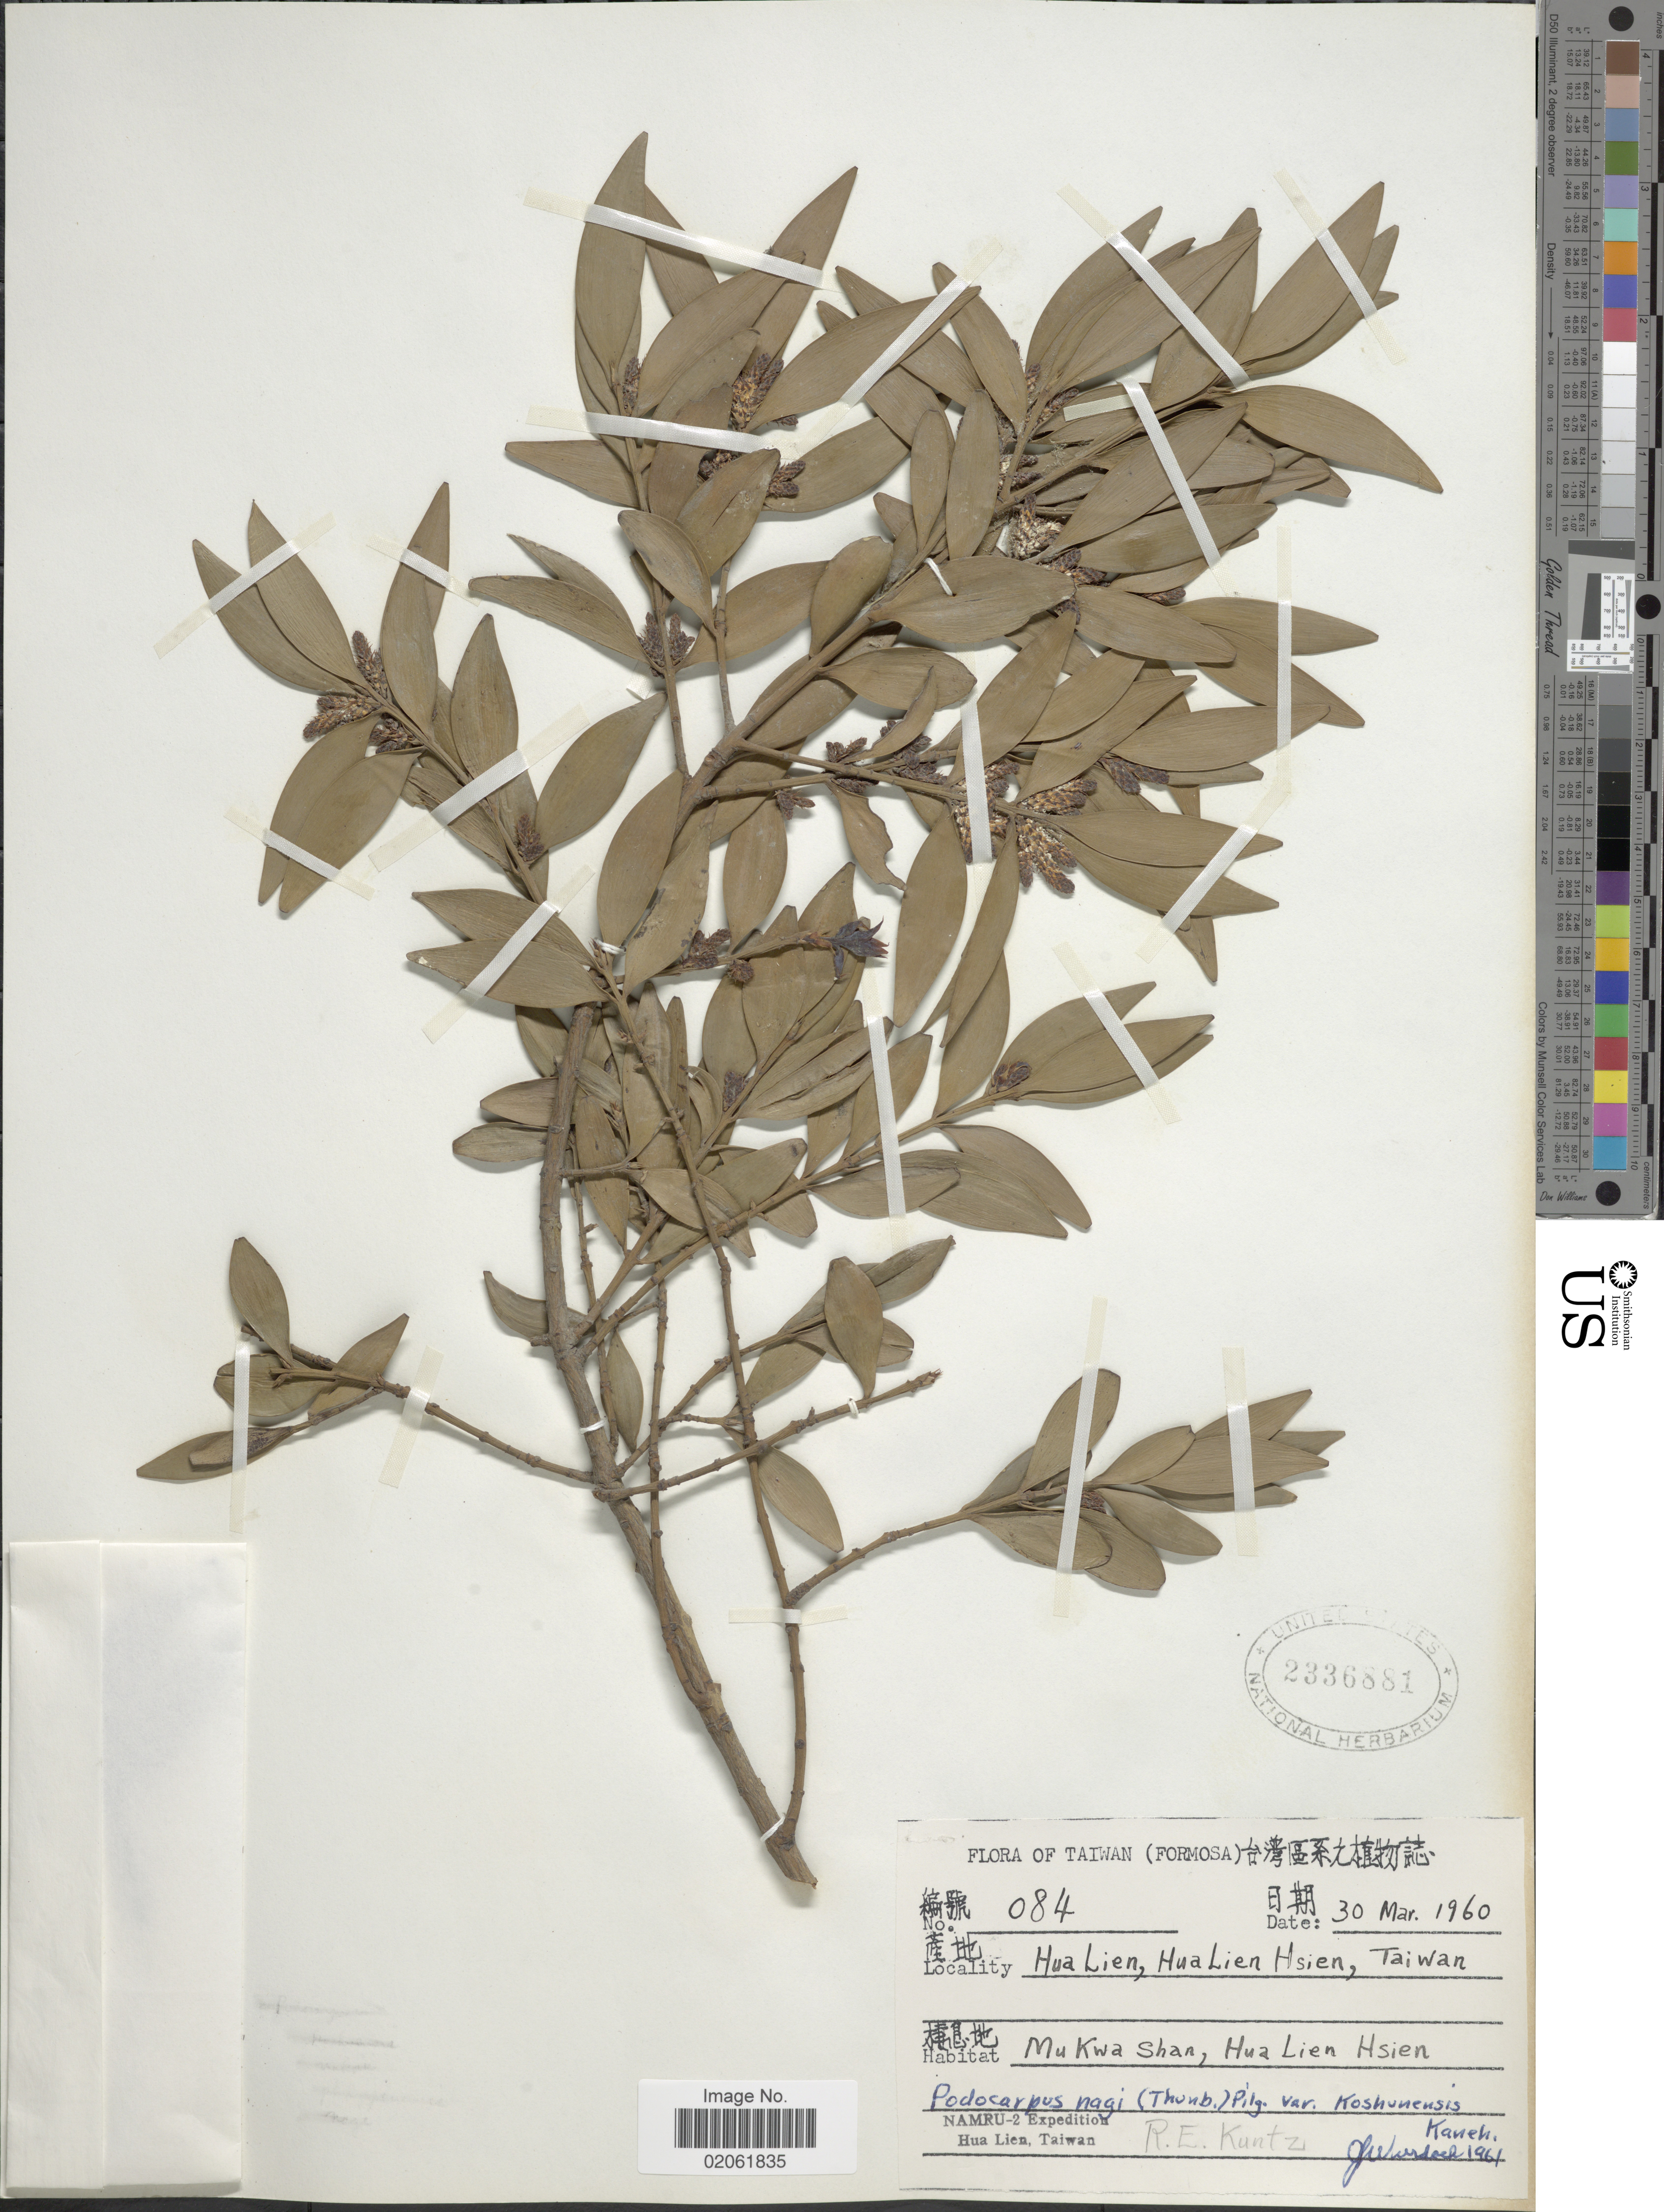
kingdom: Plantae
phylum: Tracheophyta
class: Pinopsida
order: Pinales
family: Podocarpaceae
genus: Podocarpus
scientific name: Podocarpus nagi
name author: (Thunb.) Pilg.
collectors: R. E. Kuntz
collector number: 084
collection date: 1960-03-30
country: Taiwan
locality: Hua Lien, Hualien Hsien, Taiwan. Mukwa Shan, Hua Lien Hsien.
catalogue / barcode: US 2336881